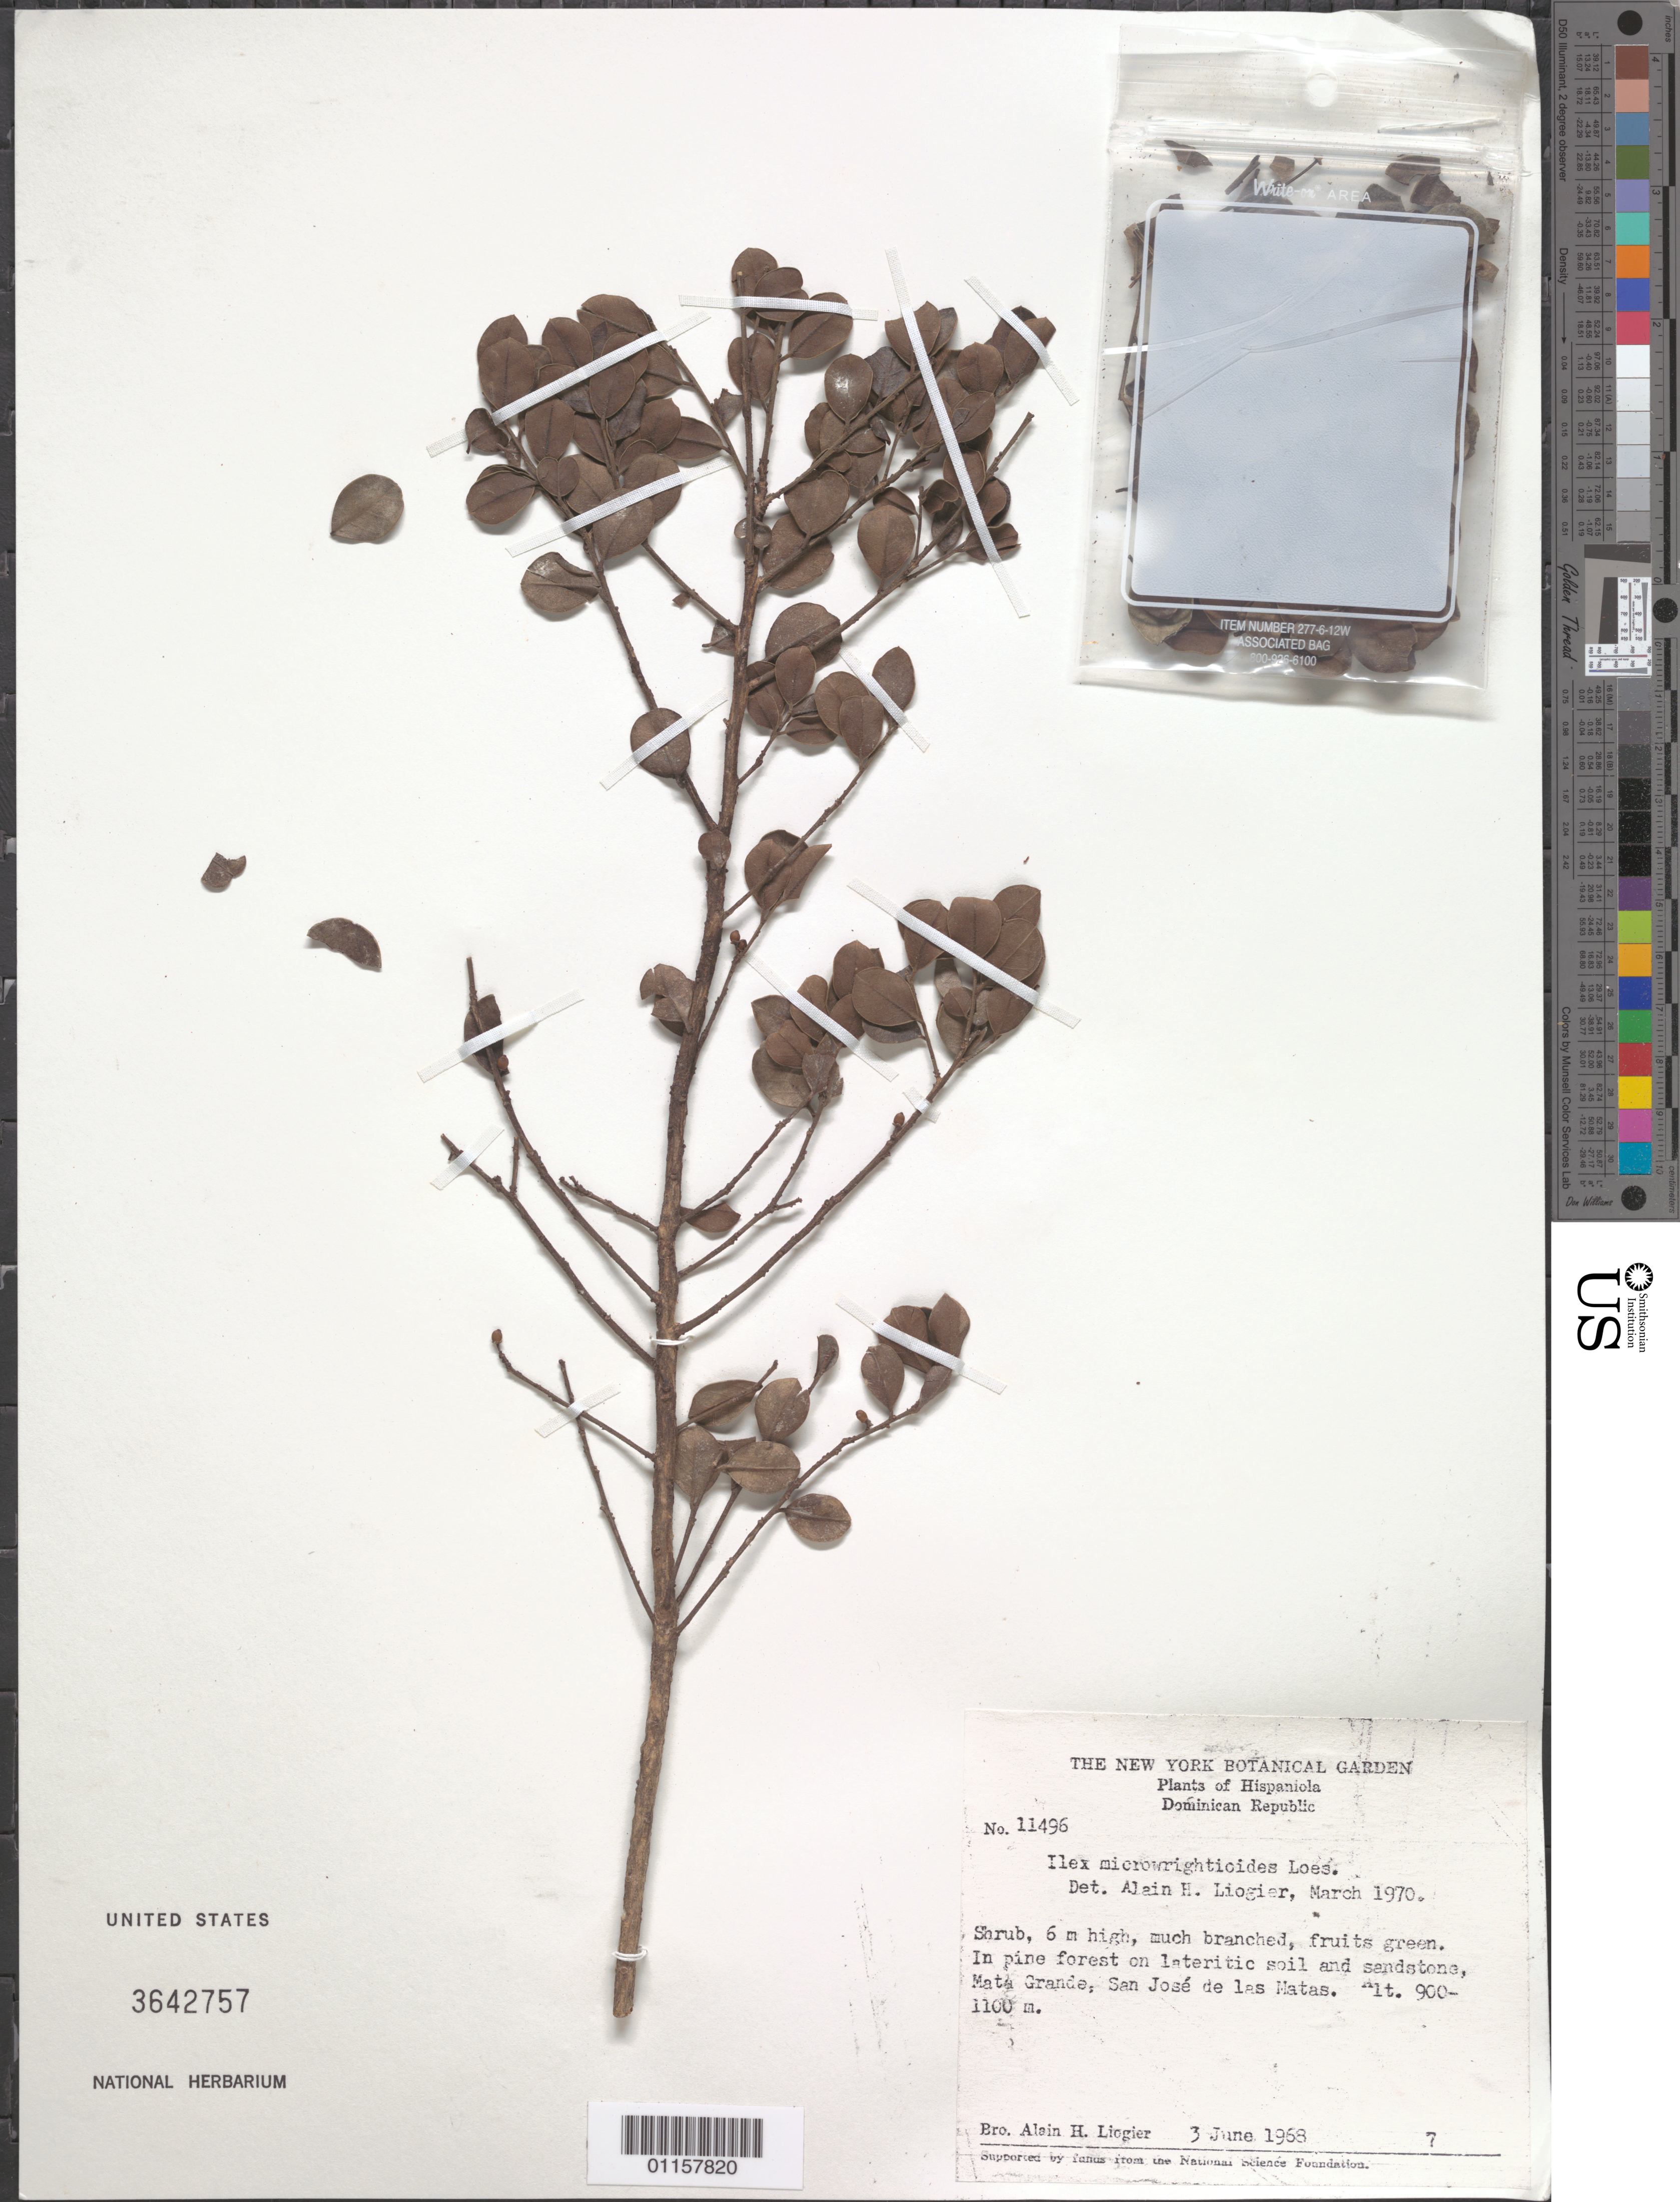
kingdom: Plantae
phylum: Tracheophyta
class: Magnoliopsida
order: Aquifoliales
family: Aquifoliaceae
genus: Ilex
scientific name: Ilex microwrightioides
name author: Loes. in Urb.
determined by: Liogier, Alain H.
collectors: A. H. Liogier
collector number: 11496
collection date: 1968-06-03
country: Dominican Republic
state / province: Santiago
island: Hispaniola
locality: Mata Grande, San José de las Matas.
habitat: In pine forest on lateritic soil and sandstone.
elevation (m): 900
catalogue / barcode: US 3642757